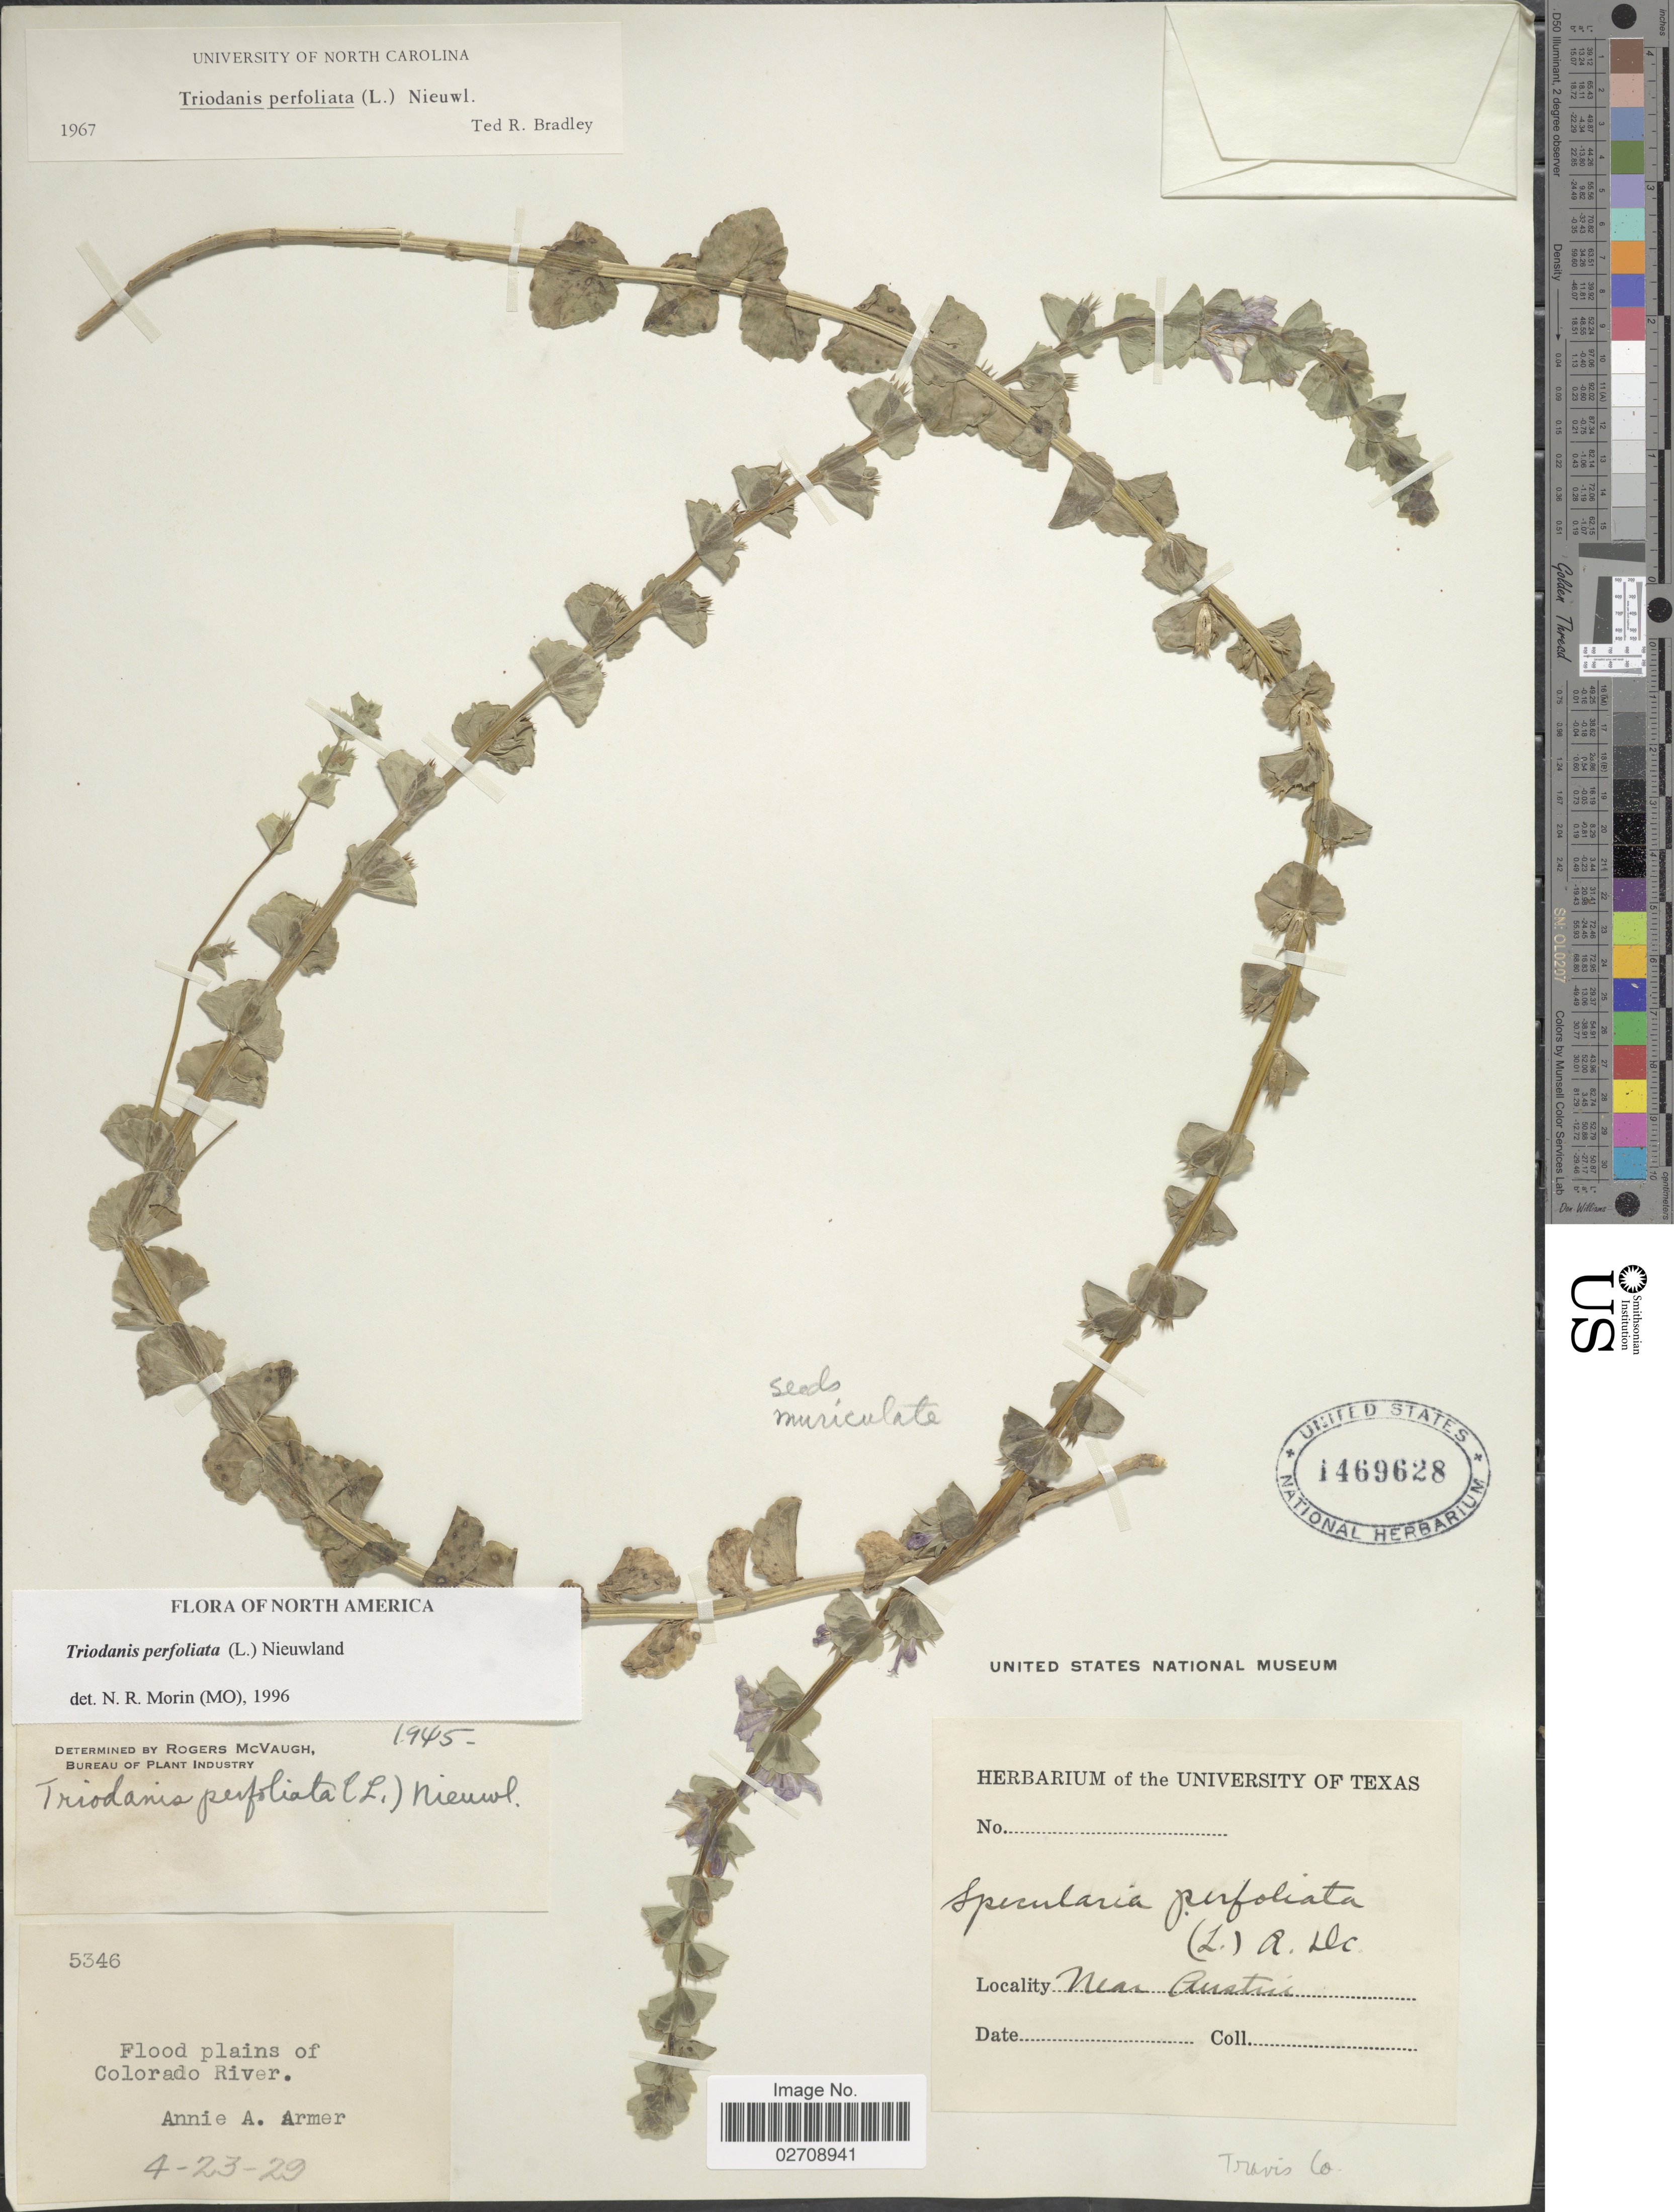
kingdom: Plantae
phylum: Tracheophyta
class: Magnoliopsida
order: Asterales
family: Campanulaceae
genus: Triodanis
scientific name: Triodanis perfoliata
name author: (L.) Nieuwl.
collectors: A. Armer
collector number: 5346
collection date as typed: Transcribed d/m/y: 23/4/29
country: United States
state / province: Colorado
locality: Flood plains of Colorado River. Near Austin, Travis Co.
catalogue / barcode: US 1469628